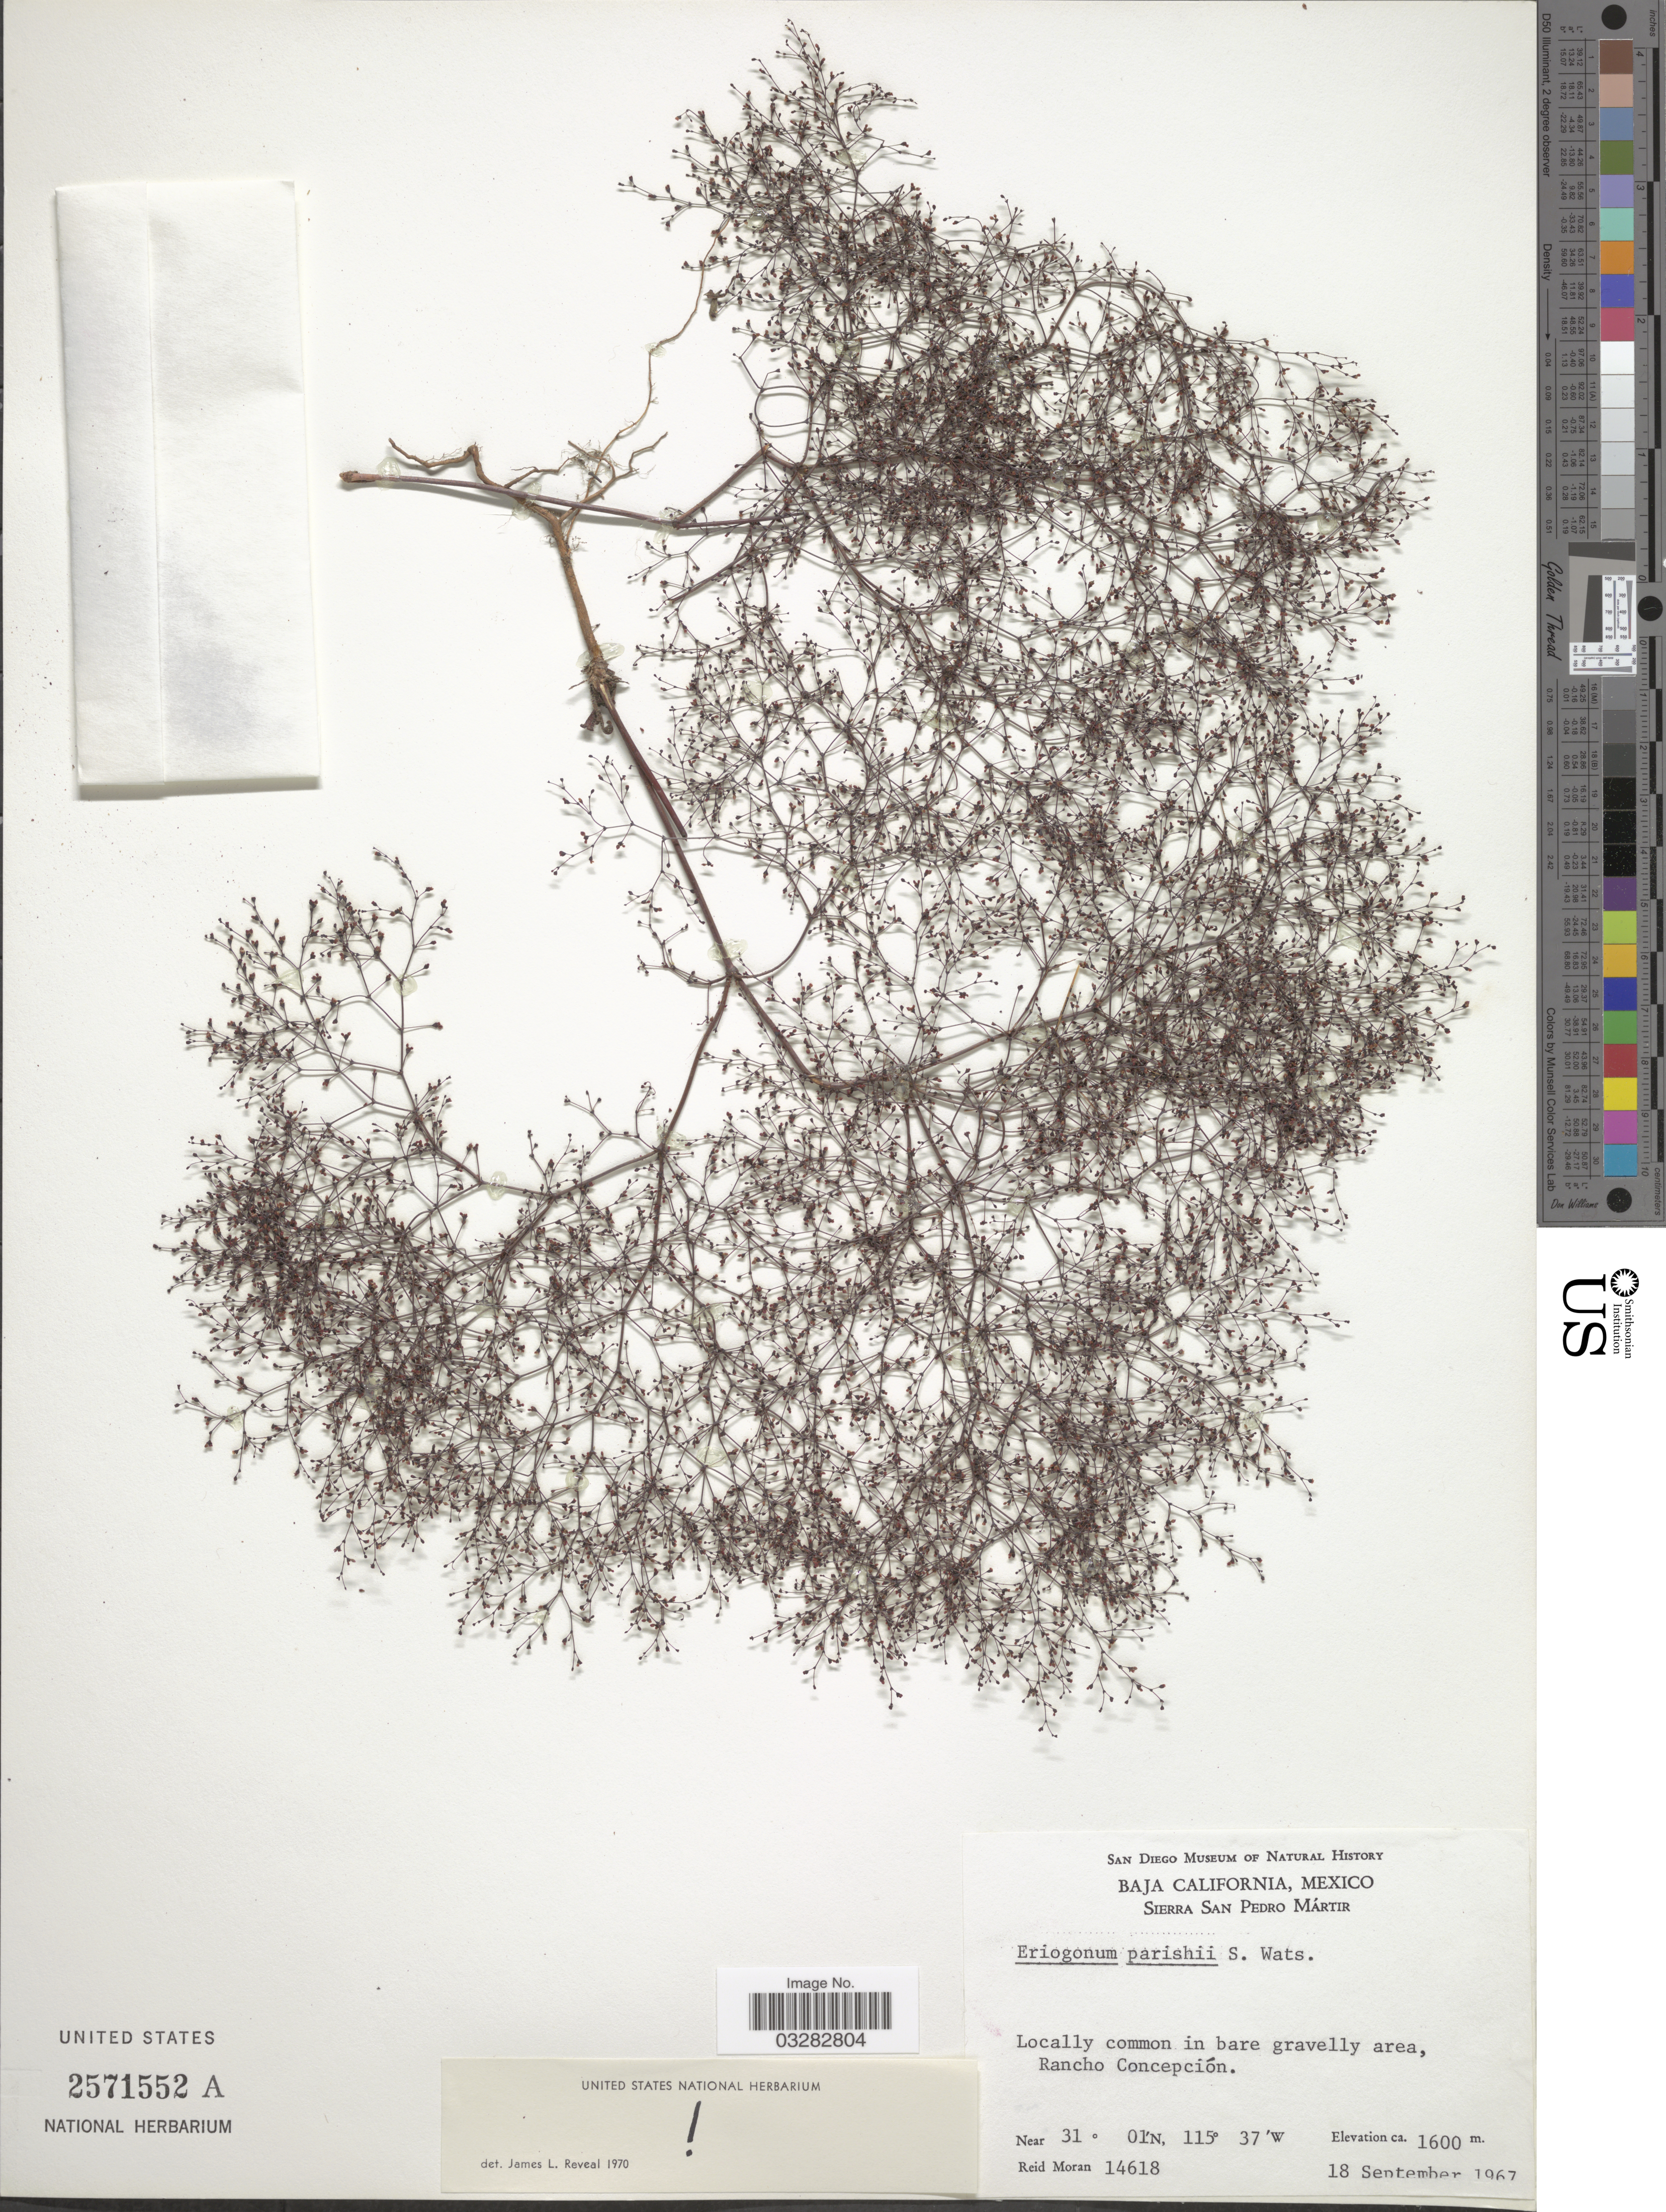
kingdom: Plantae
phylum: Tracheophyta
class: Magnoliopsida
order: Caryophyllales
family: Polygonaceae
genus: Eriogonum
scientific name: Eriogonum parishii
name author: S. Watson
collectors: R. V. Moran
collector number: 14618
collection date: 1967-09-18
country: Mexico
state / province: Baja California Norte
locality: Sierra San Pedro Mártir. Rancho Concepción.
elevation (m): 1600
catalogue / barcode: US 2571552A